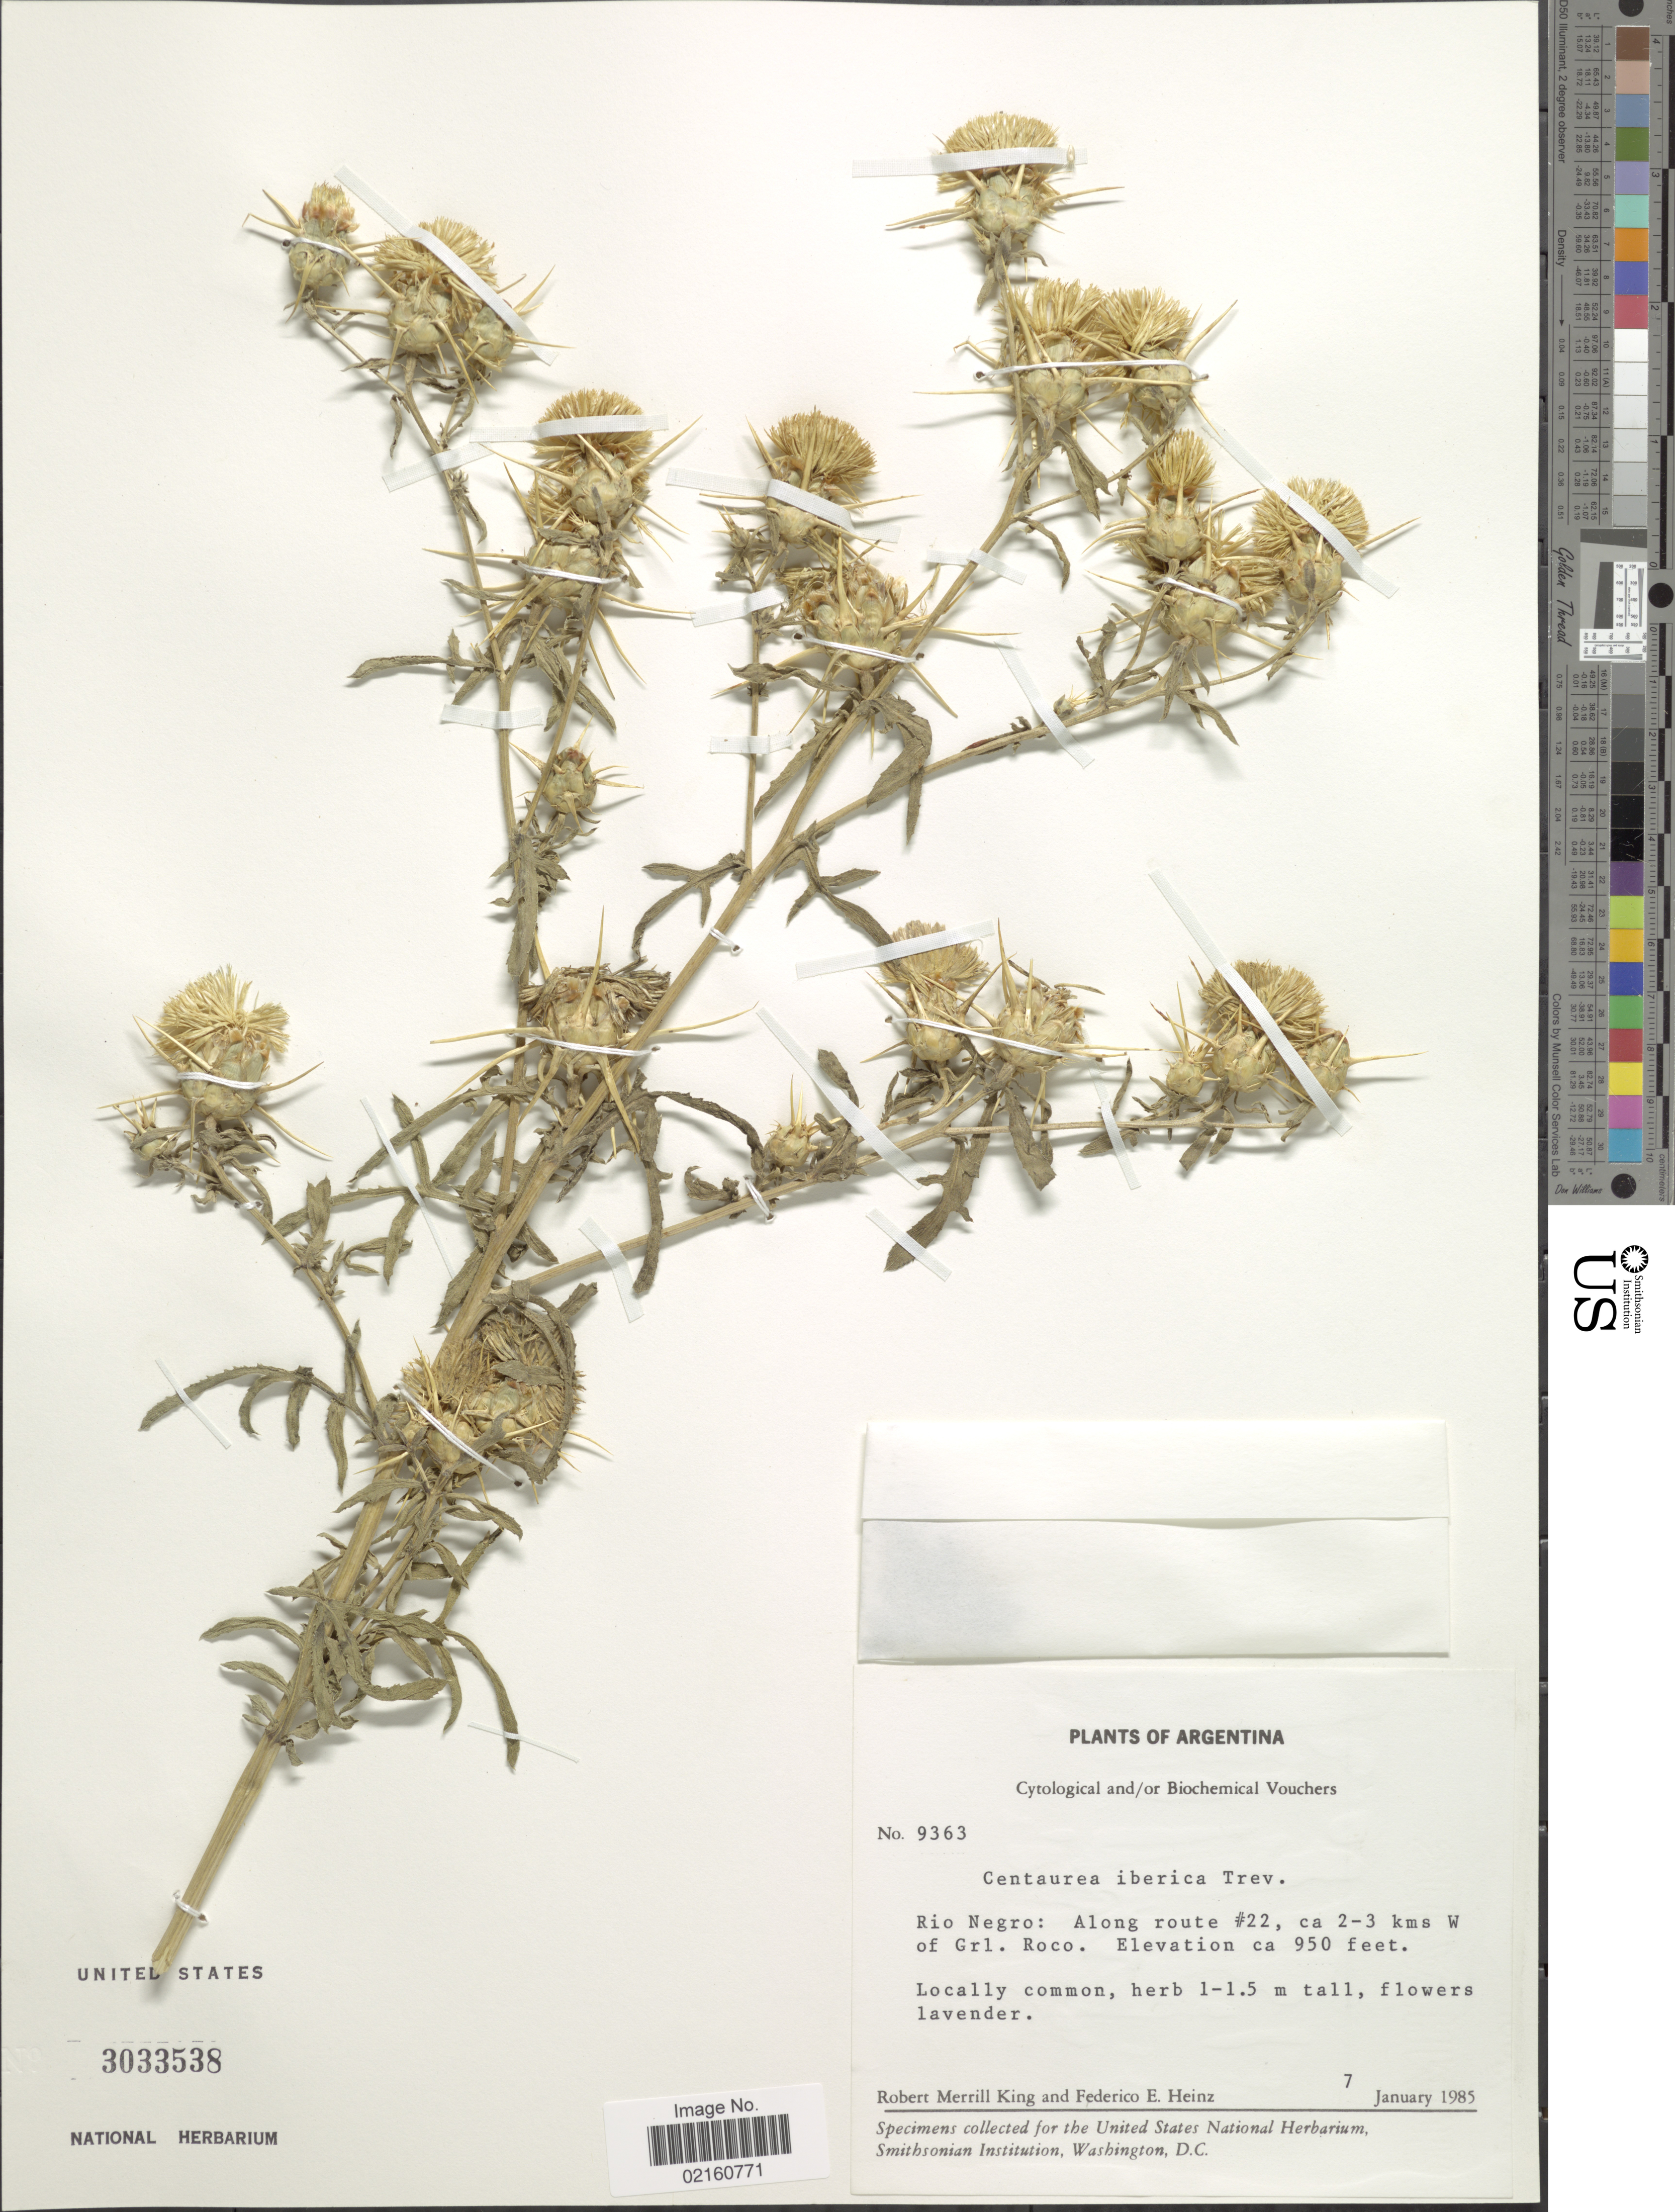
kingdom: Plantae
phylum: Tracheophyta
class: Magnoliopsida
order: Asterales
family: Asteraceae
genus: Centaurea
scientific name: Centaurea iberica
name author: Trevir. ex Spreng.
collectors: R. M. King & F. Heinz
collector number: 9363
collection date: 1985-01-07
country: Argentina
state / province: Rio Negro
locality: Along Route #22, ca 2-3 kms W of Grl. Roco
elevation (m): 290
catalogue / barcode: US 3033538